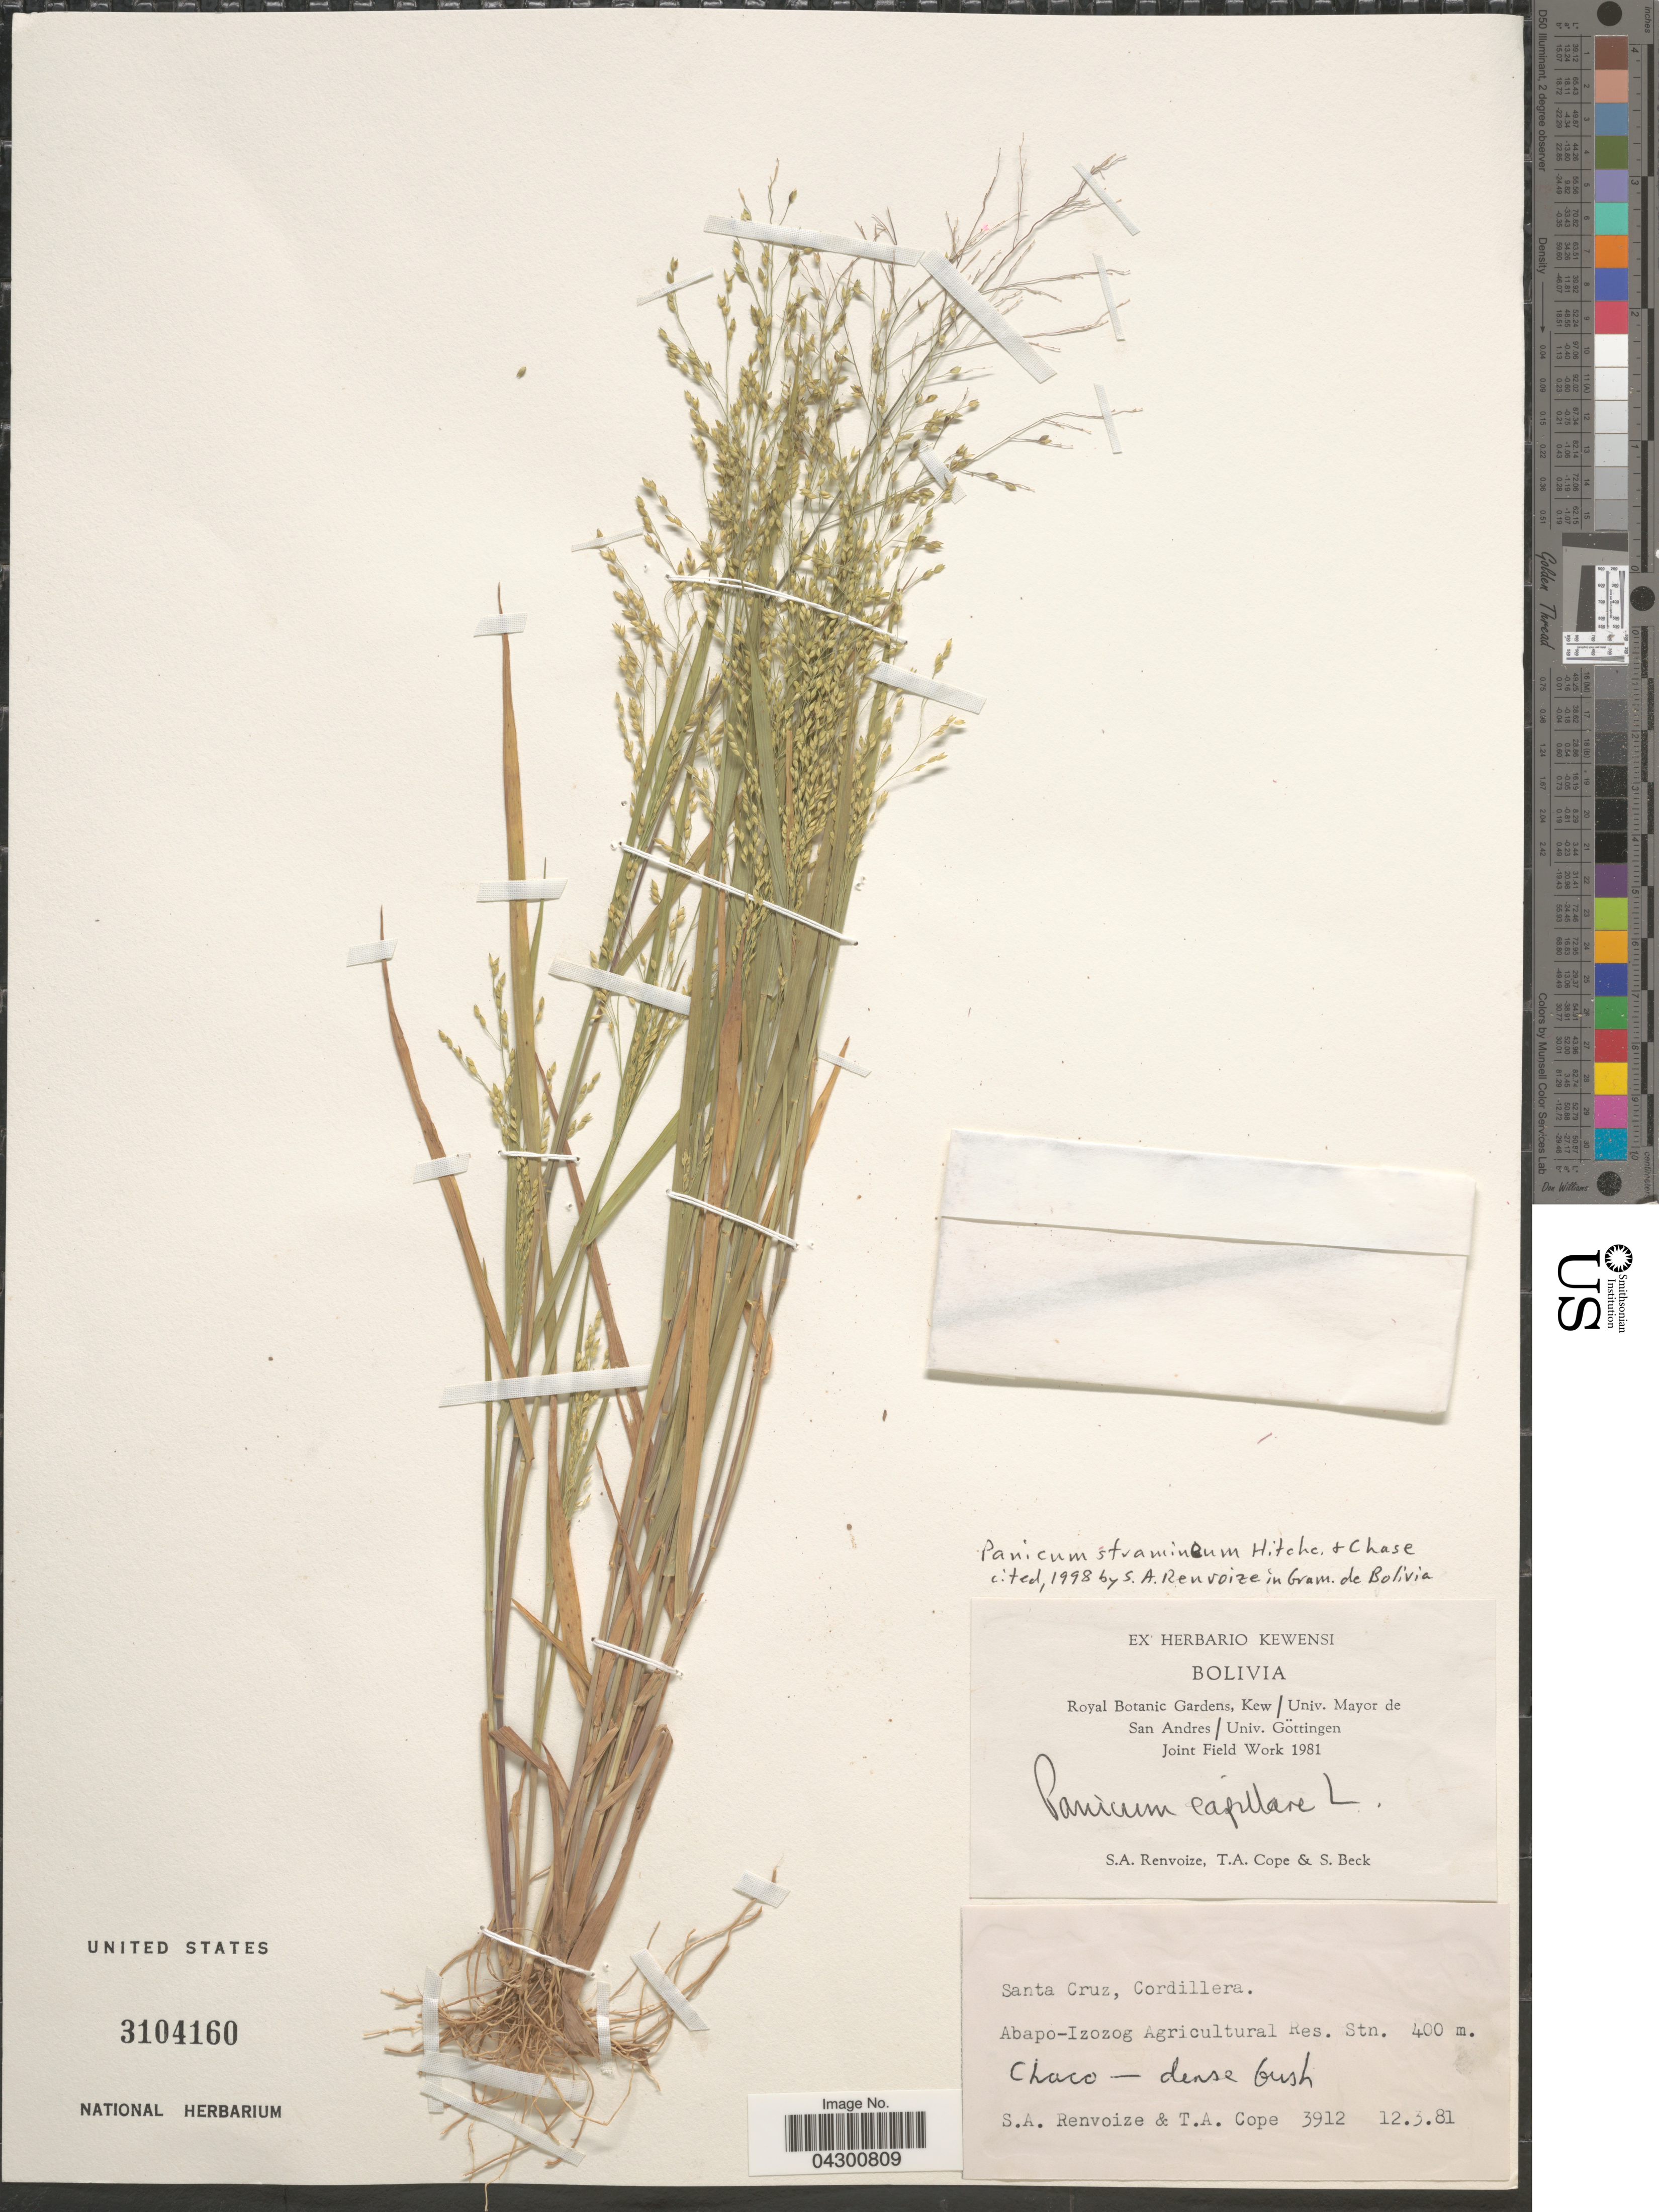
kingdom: Plantae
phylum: Tracheophyta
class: Liliopsida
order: Poales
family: Poaceae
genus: Panicum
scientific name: Panicum stramineum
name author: Hitchc. & Chase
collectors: S. A. Renvoize, T. A. Cope & S. G. Beck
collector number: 3912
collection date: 1981-03-12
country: Bolivia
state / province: Santa Cruz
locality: Cordillera. Abapo-Izozog Agricultural Res. Stn.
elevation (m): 400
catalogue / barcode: US 3104160